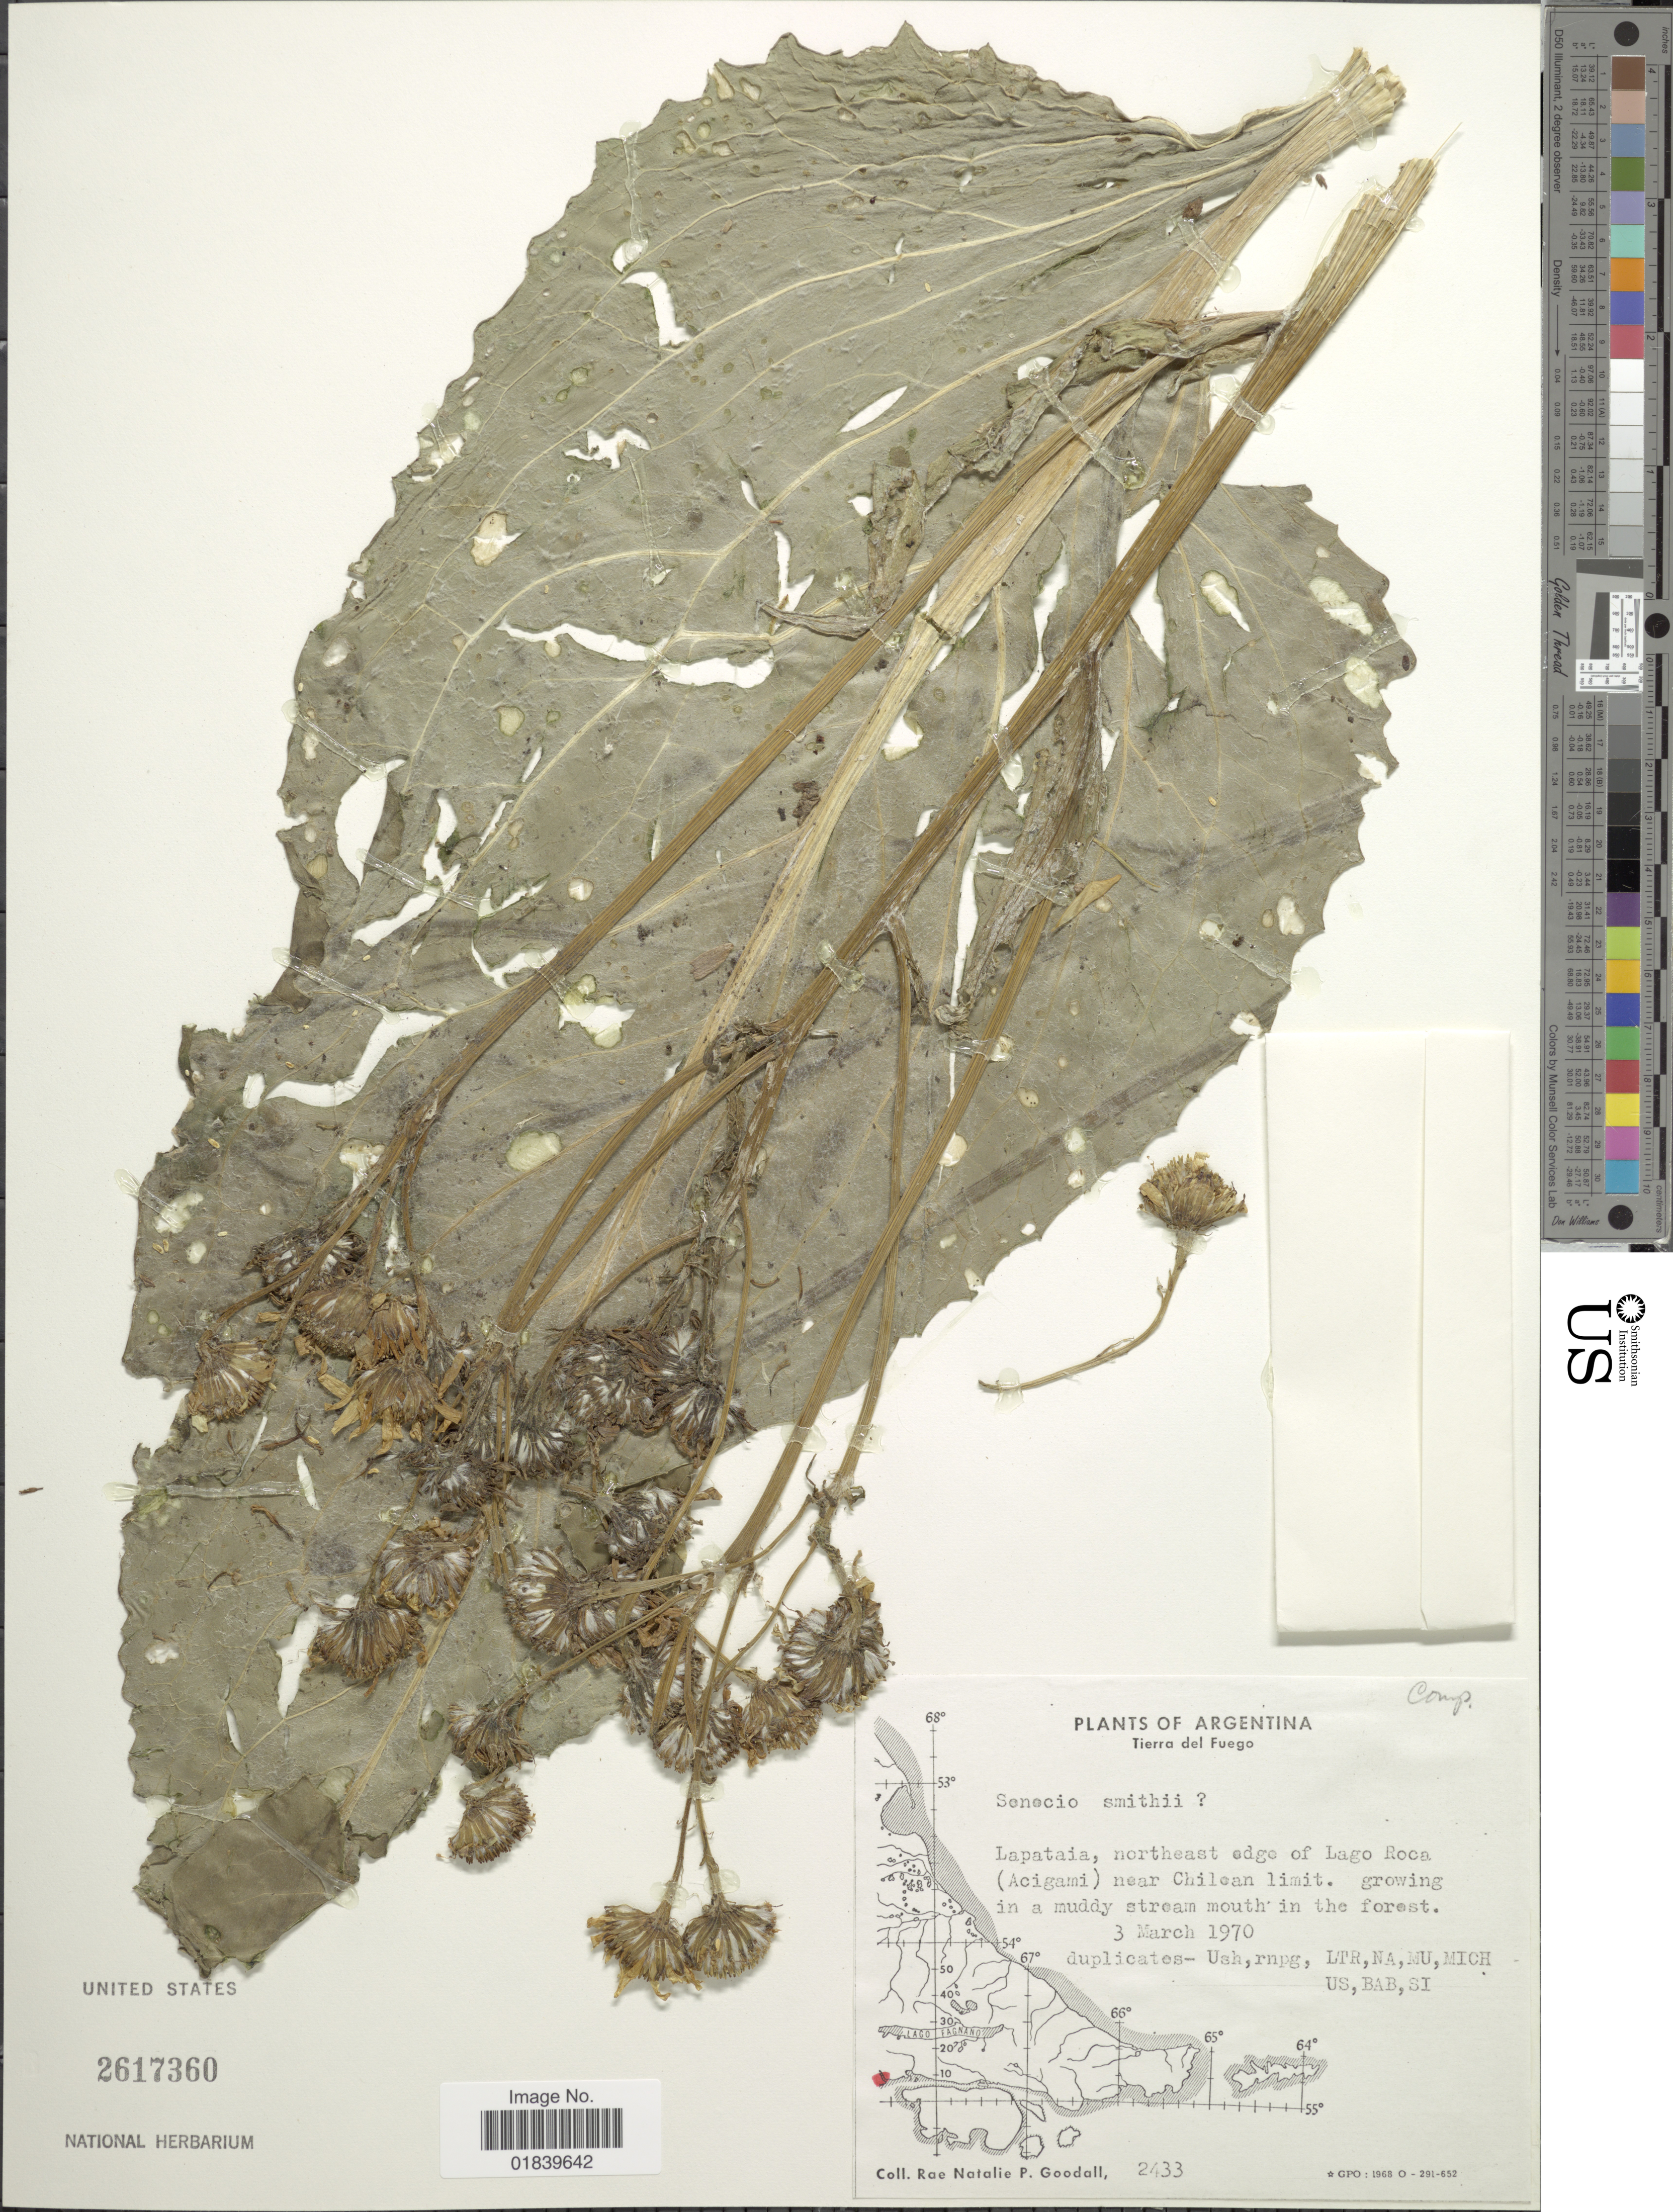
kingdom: Plantae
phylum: Tracheophyta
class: Magnoliopsida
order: Asterales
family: Asteraceae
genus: Senecio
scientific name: Senecio smithii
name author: DC.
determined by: Salomon, Luciana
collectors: R. Goodall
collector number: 2433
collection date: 1970-03-03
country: Argentina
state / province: Tierra del Fuego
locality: Tierra del Fuego. Lapataia, northeast edge of Lago Roca (Acigami) near Chilean limit.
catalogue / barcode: US 2617360